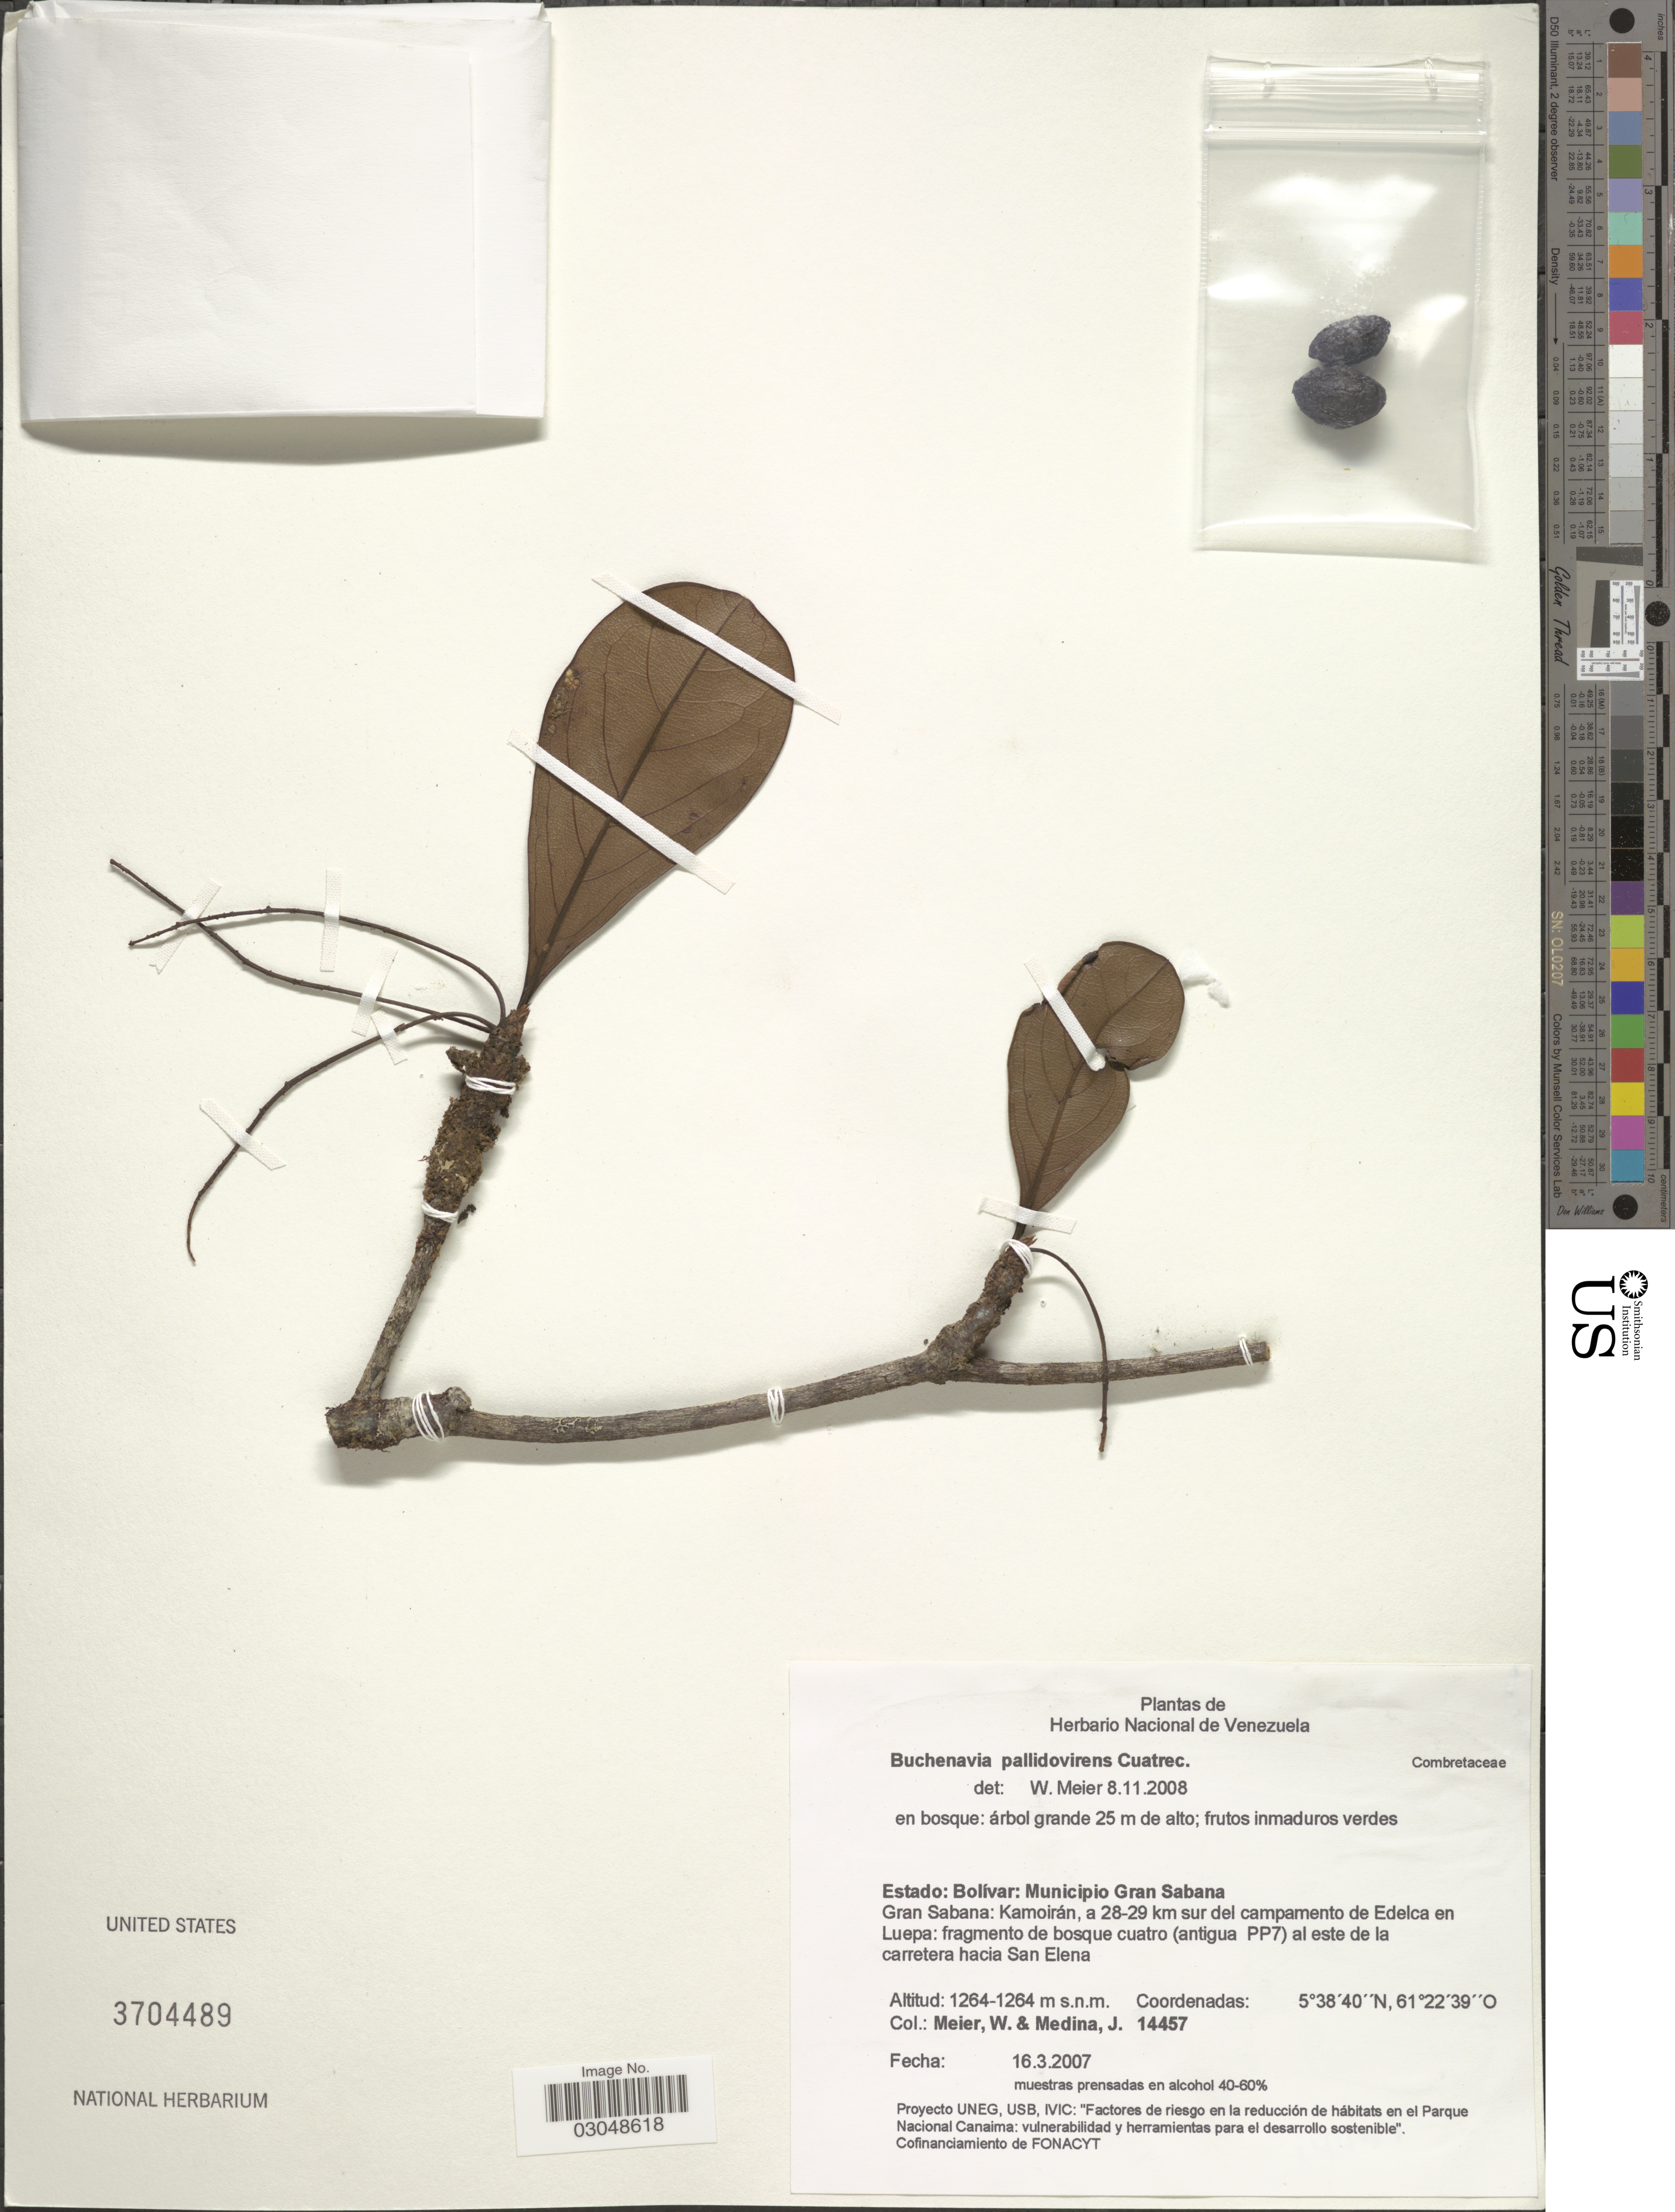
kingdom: Plantae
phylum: Tracheophyta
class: Magnoliopsida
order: Myrtales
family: Combretaceae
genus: Terminalia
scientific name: Terminalia pallidovirens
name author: (Cuatrec.) Gere & Boatwr.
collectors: W. Meier & J. Medina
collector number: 14457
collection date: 2007-03-16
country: Venezuela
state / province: Bolivar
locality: Municipio Gran Sabana, Gran Sabana: Komoirán, a 28-29 km sur del campamento de Edelca en Luepa: fragmento de bosque cuatro (antigua PP7) al este de la carretera hacia San Elena.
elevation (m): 1264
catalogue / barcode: US 3704489